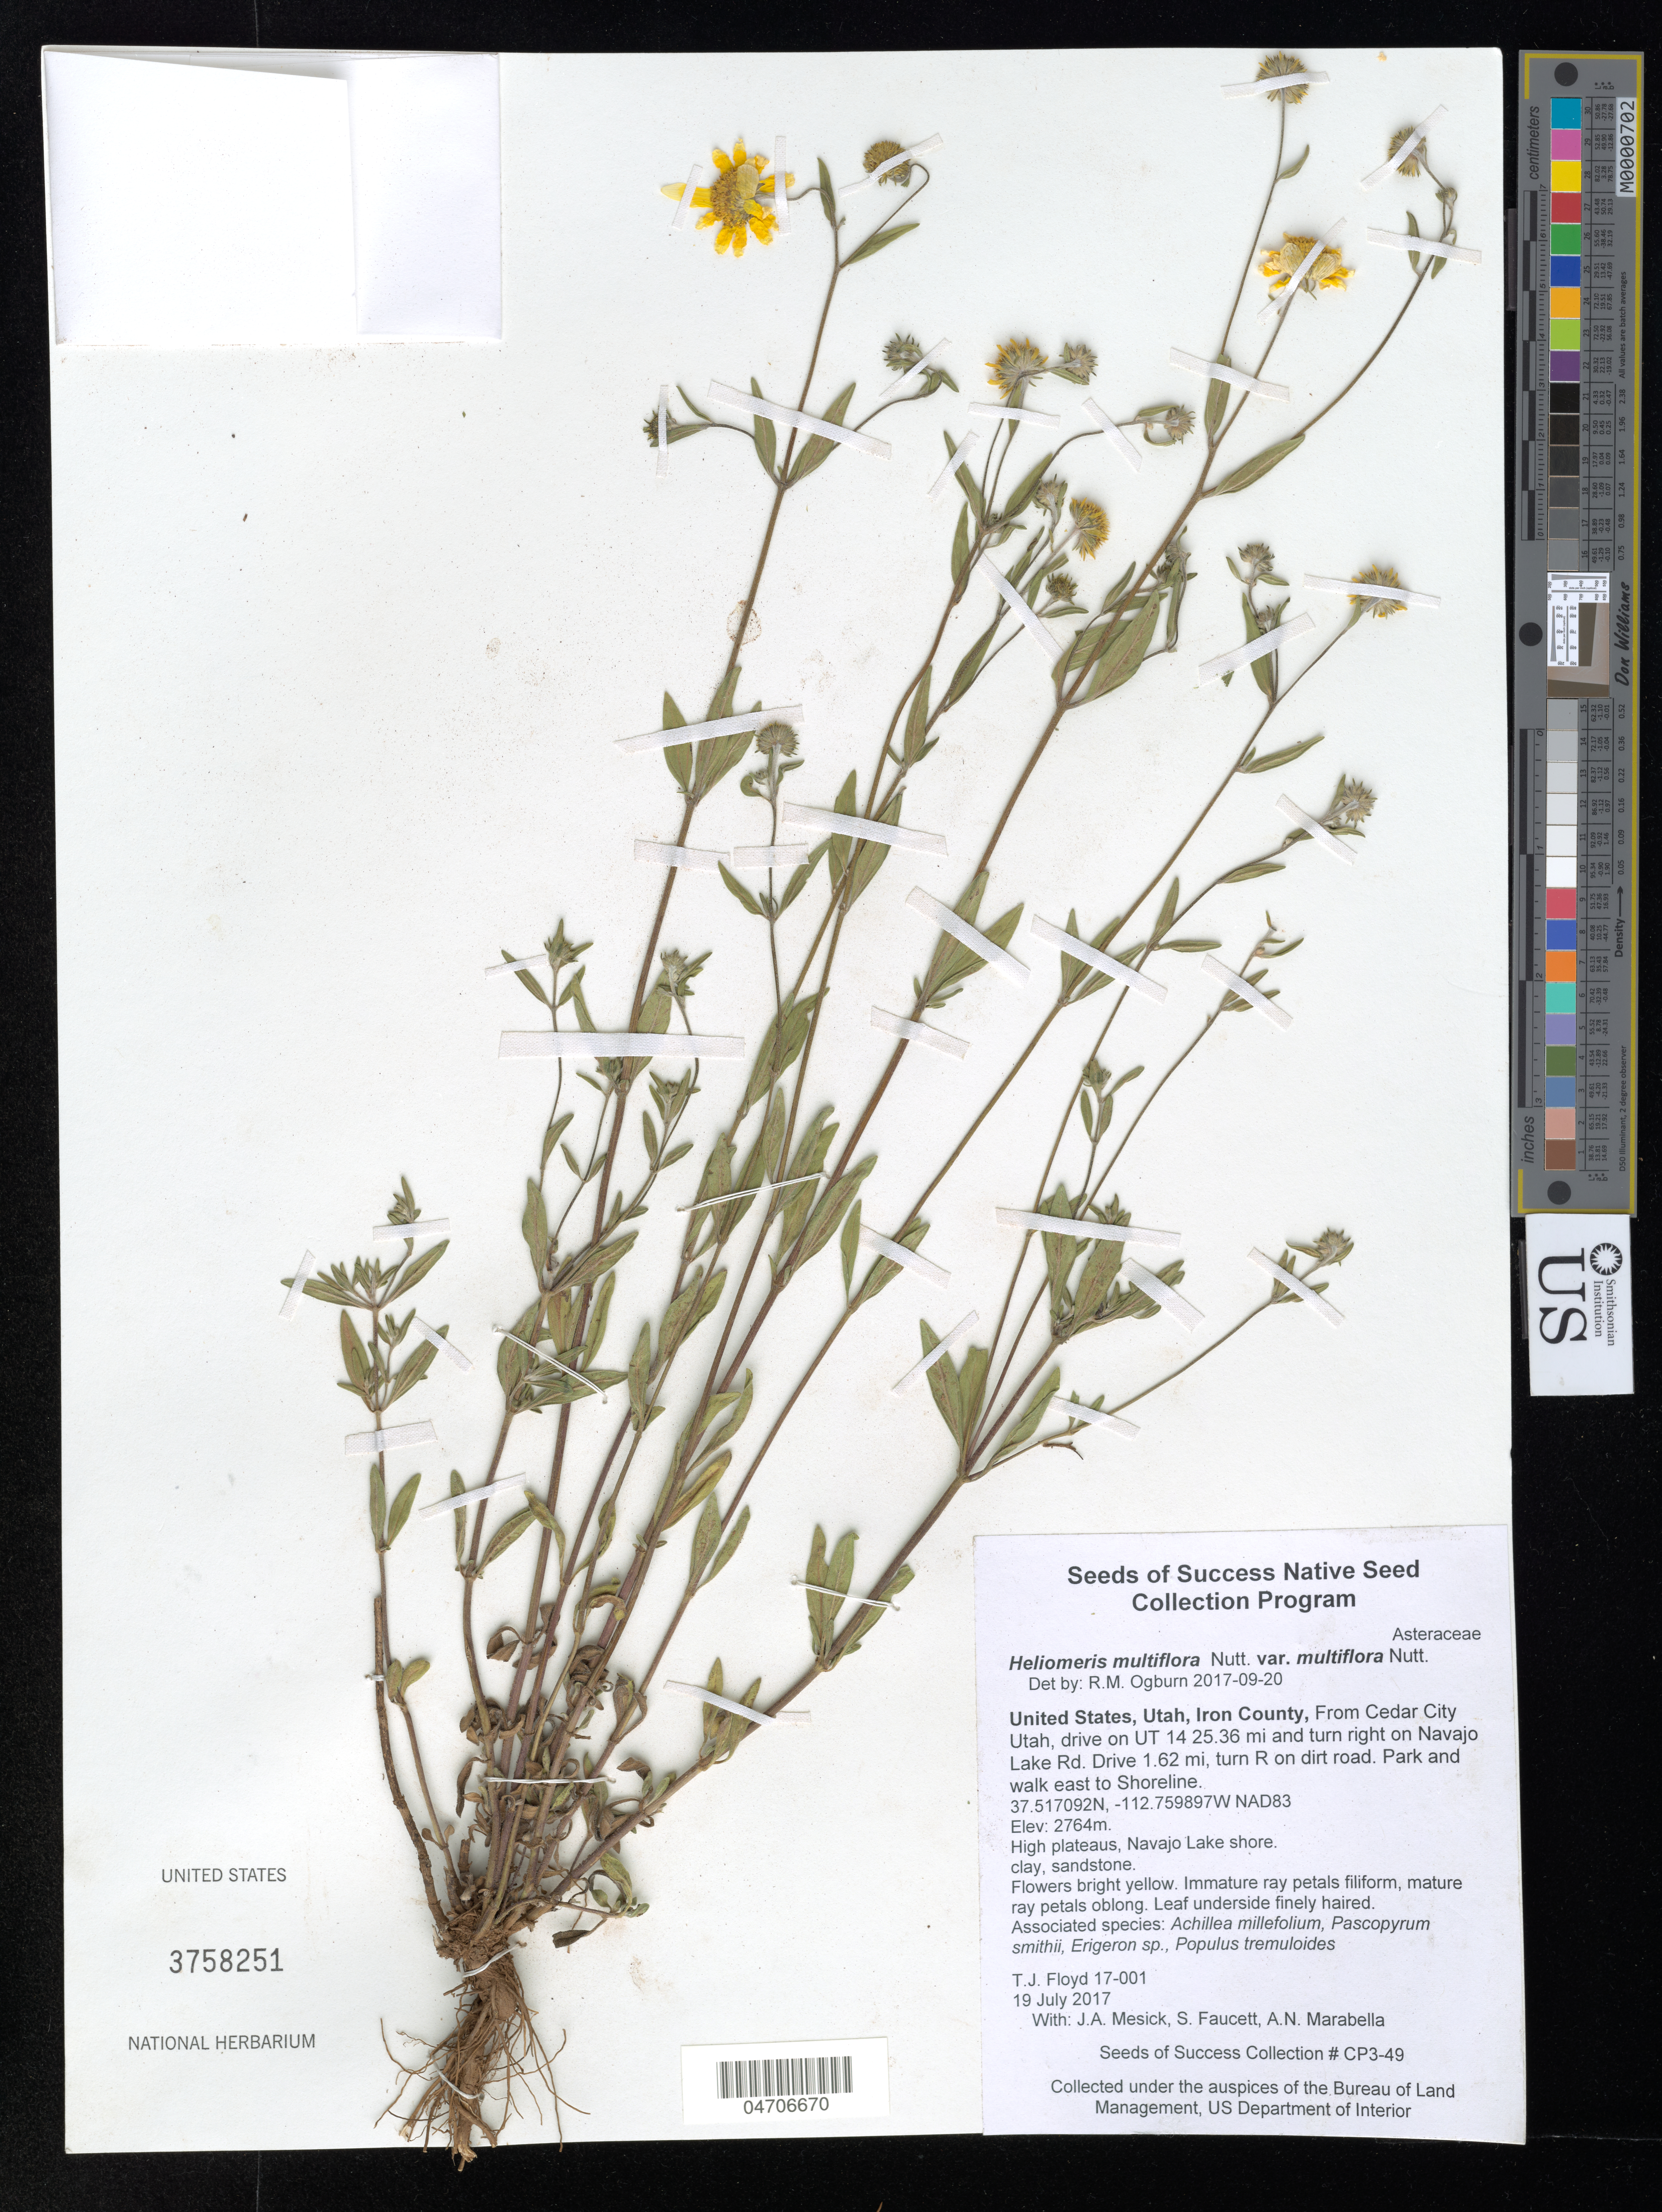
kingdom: Plantae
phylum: Tracheophyta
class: Magnoliopsida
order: Asterales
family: Asteraceae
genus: Heliomeris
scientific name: Heliomeris multiflora var. multiflora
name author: Nutt.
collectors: T. Floyd, J. Mesick, S. Fawcett & A. Marabella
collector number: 17-001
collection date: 2017-07-19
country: United States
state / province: Utah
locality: Iron County, From Cedar City Utah, drive on UT 14 25.36 mi and turn right on Navajo Lake Rd. Drive 1.62 mi, turn R on dirt road. Park and walk east to Shoreline. High plateaus, Navajo Lake shore.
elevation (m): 2764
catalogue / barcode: US 3758251